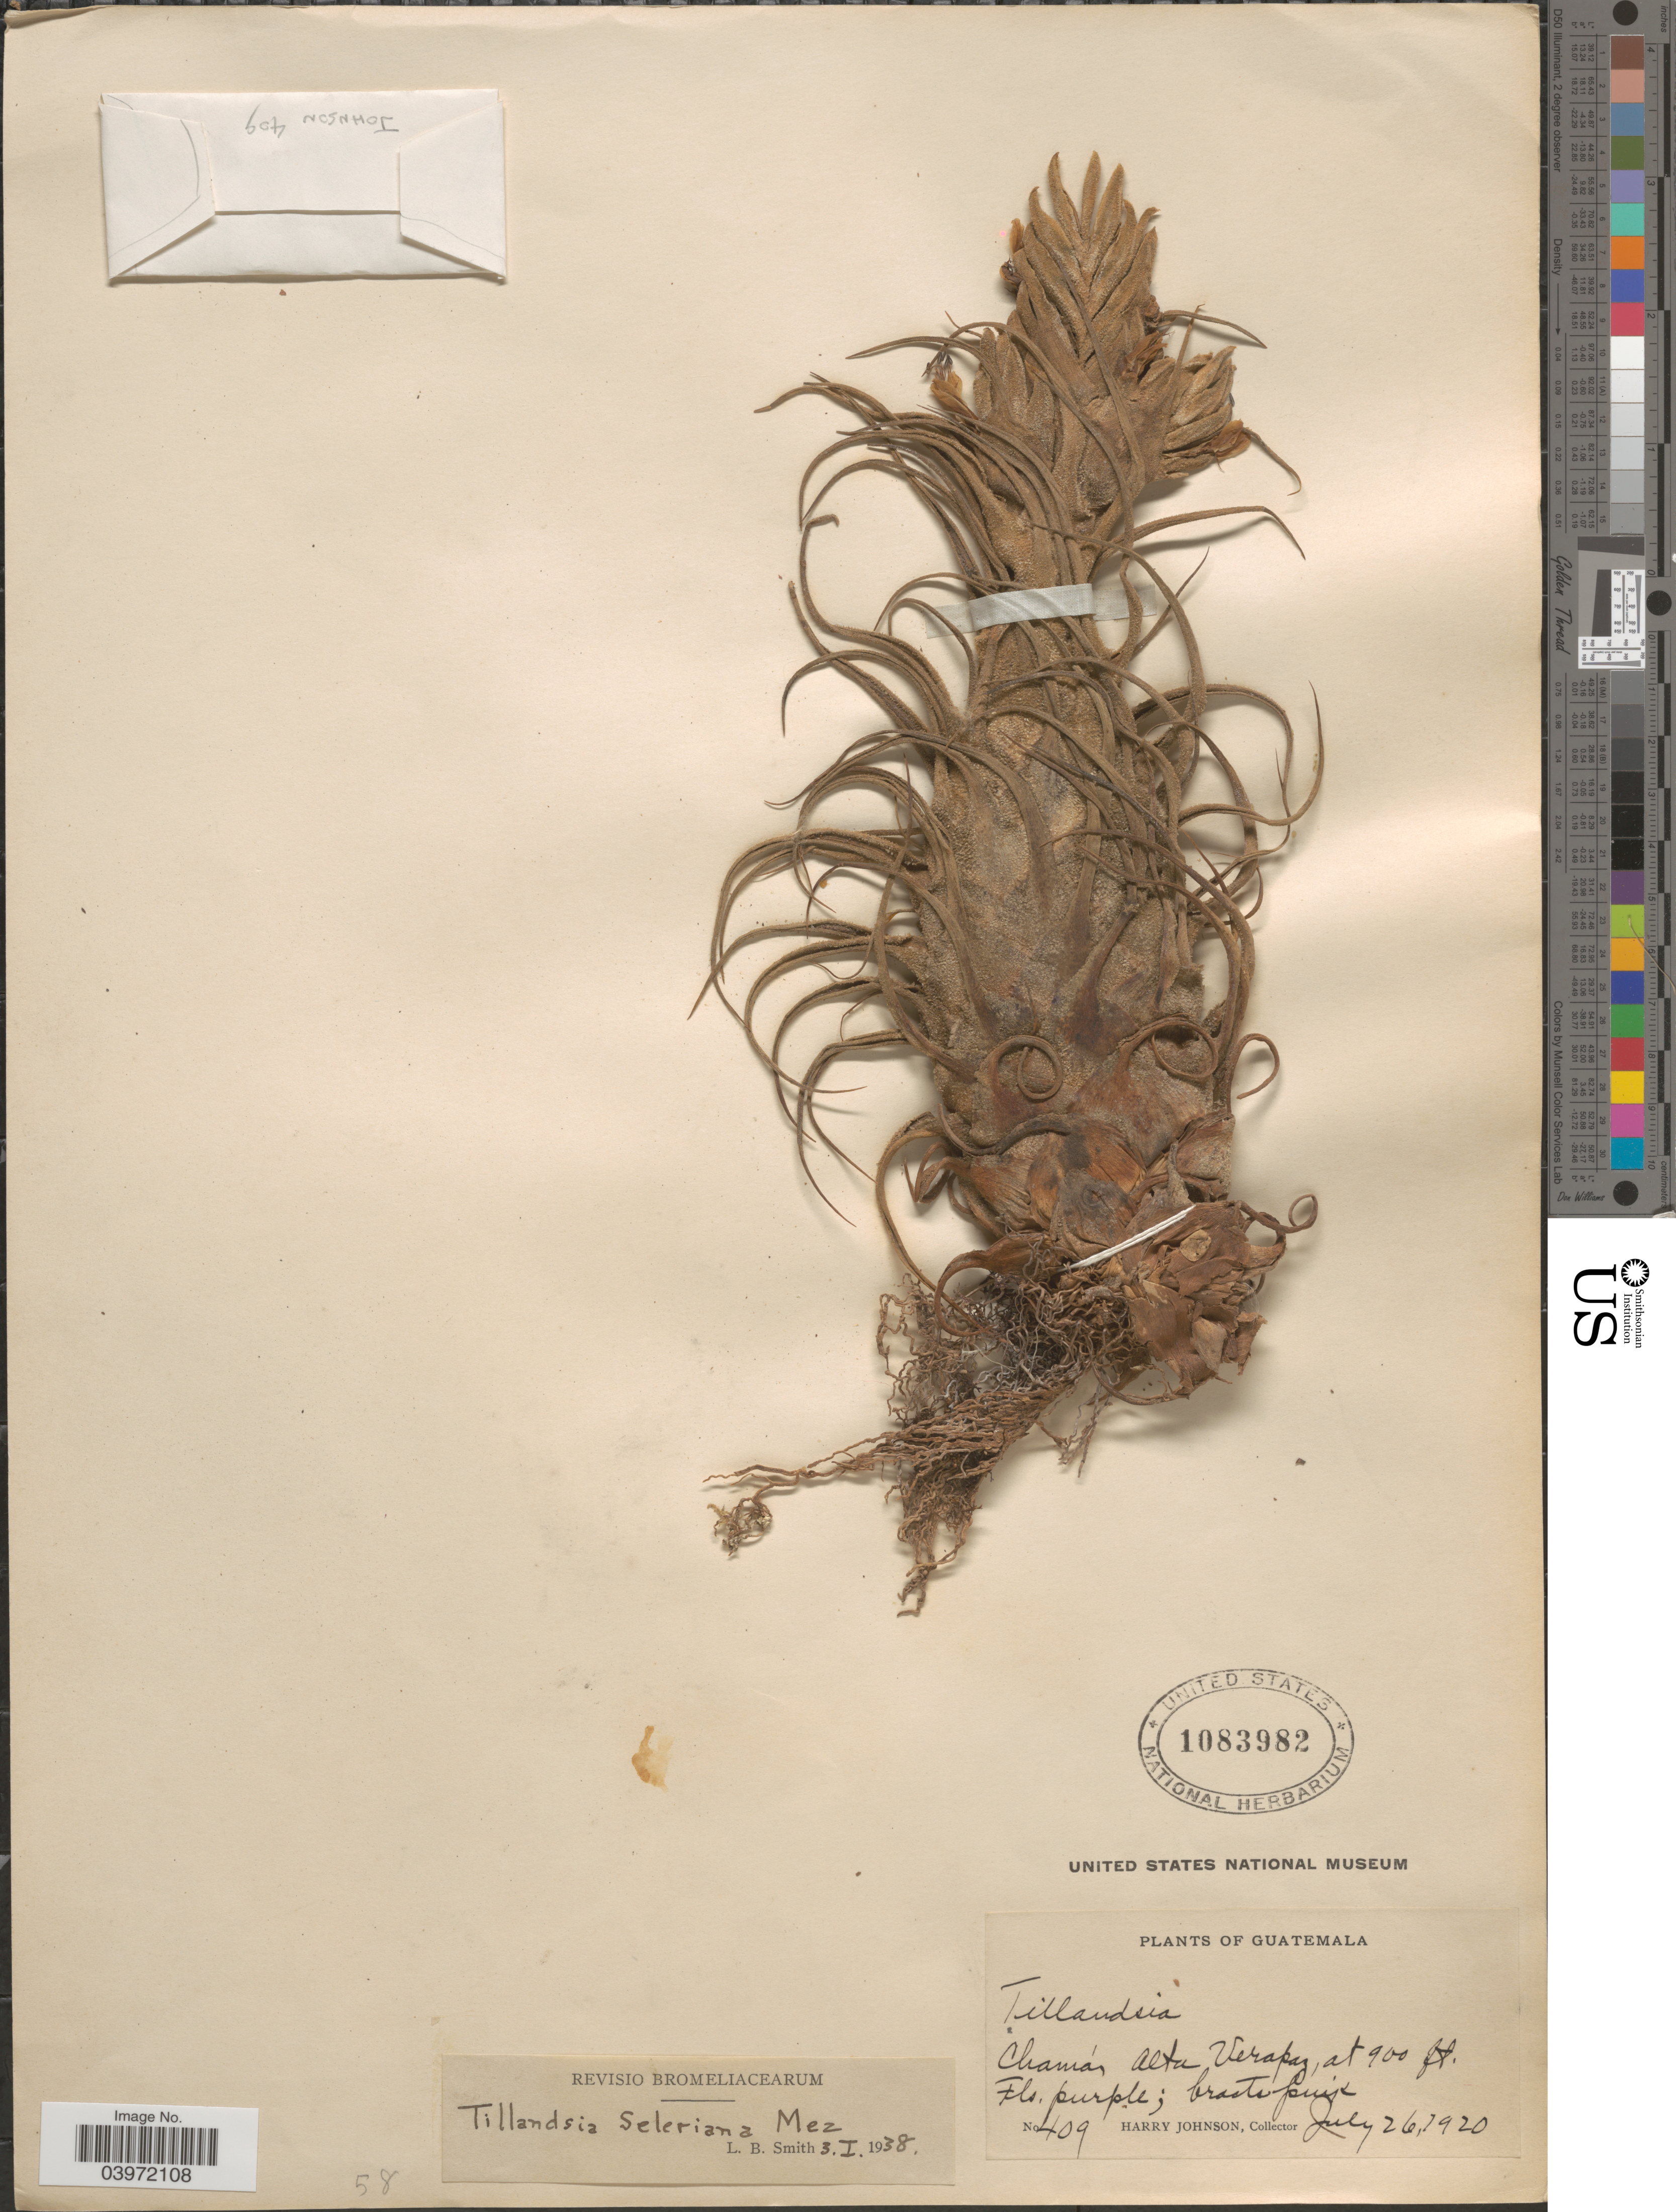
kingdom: Plantae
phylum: Tracheophyta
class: Liliopsida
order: Poales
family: Bromeliaceae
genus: Tillandsia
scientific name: Tillandsia seleriana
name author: Mez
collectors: H. Johnson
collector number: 409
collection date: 1920-07-26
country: Guatemala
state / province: Alta Verapaz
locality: Chamá.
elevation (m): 274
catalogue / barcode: US 1083982